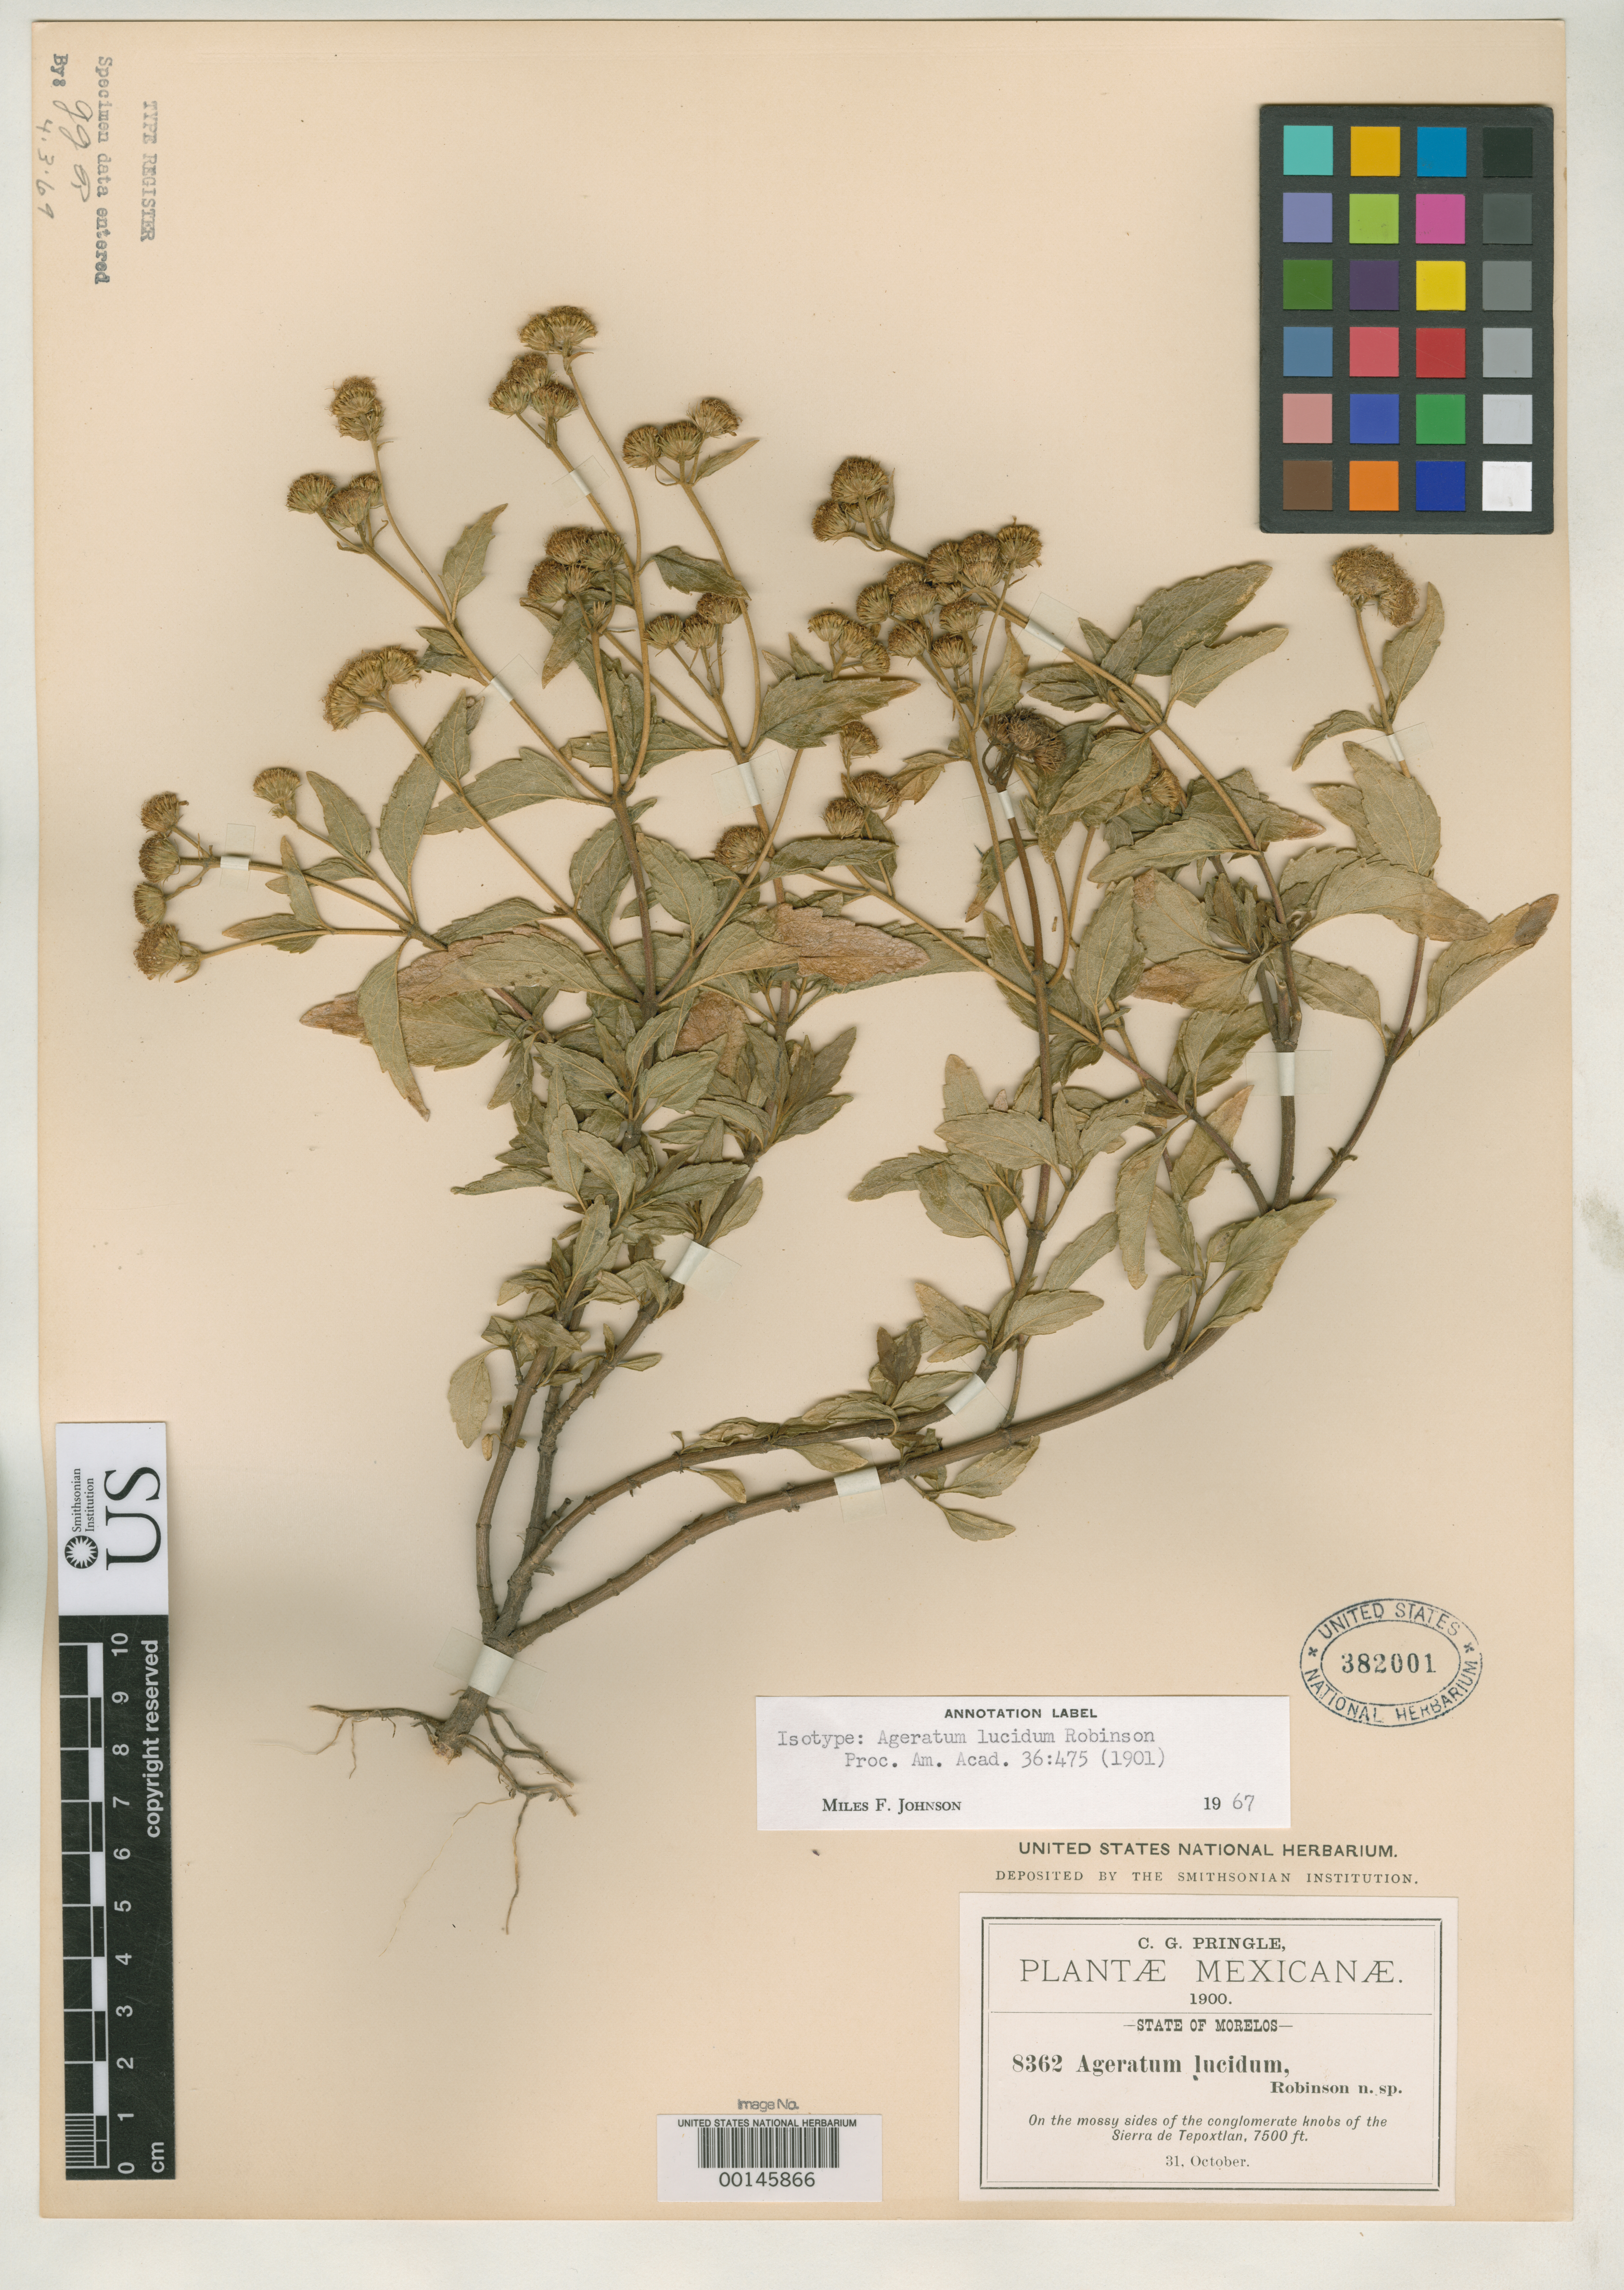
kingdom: Plantae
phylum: Tracheophyta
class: Magnoliopsida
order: Asterales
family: Asteraceae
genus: Ageratum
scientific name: Ageratum lucidum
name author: B.L. Rob.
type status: Isotype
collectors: C. G. Pringle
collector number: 8362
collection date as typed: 31 Oct 1900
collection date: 1900-10-31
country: Mexico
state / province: Morelos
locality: Sides of conglomerate knobs of Sierra de Tepoxtlan.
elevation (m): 2310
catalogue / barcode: US 382001